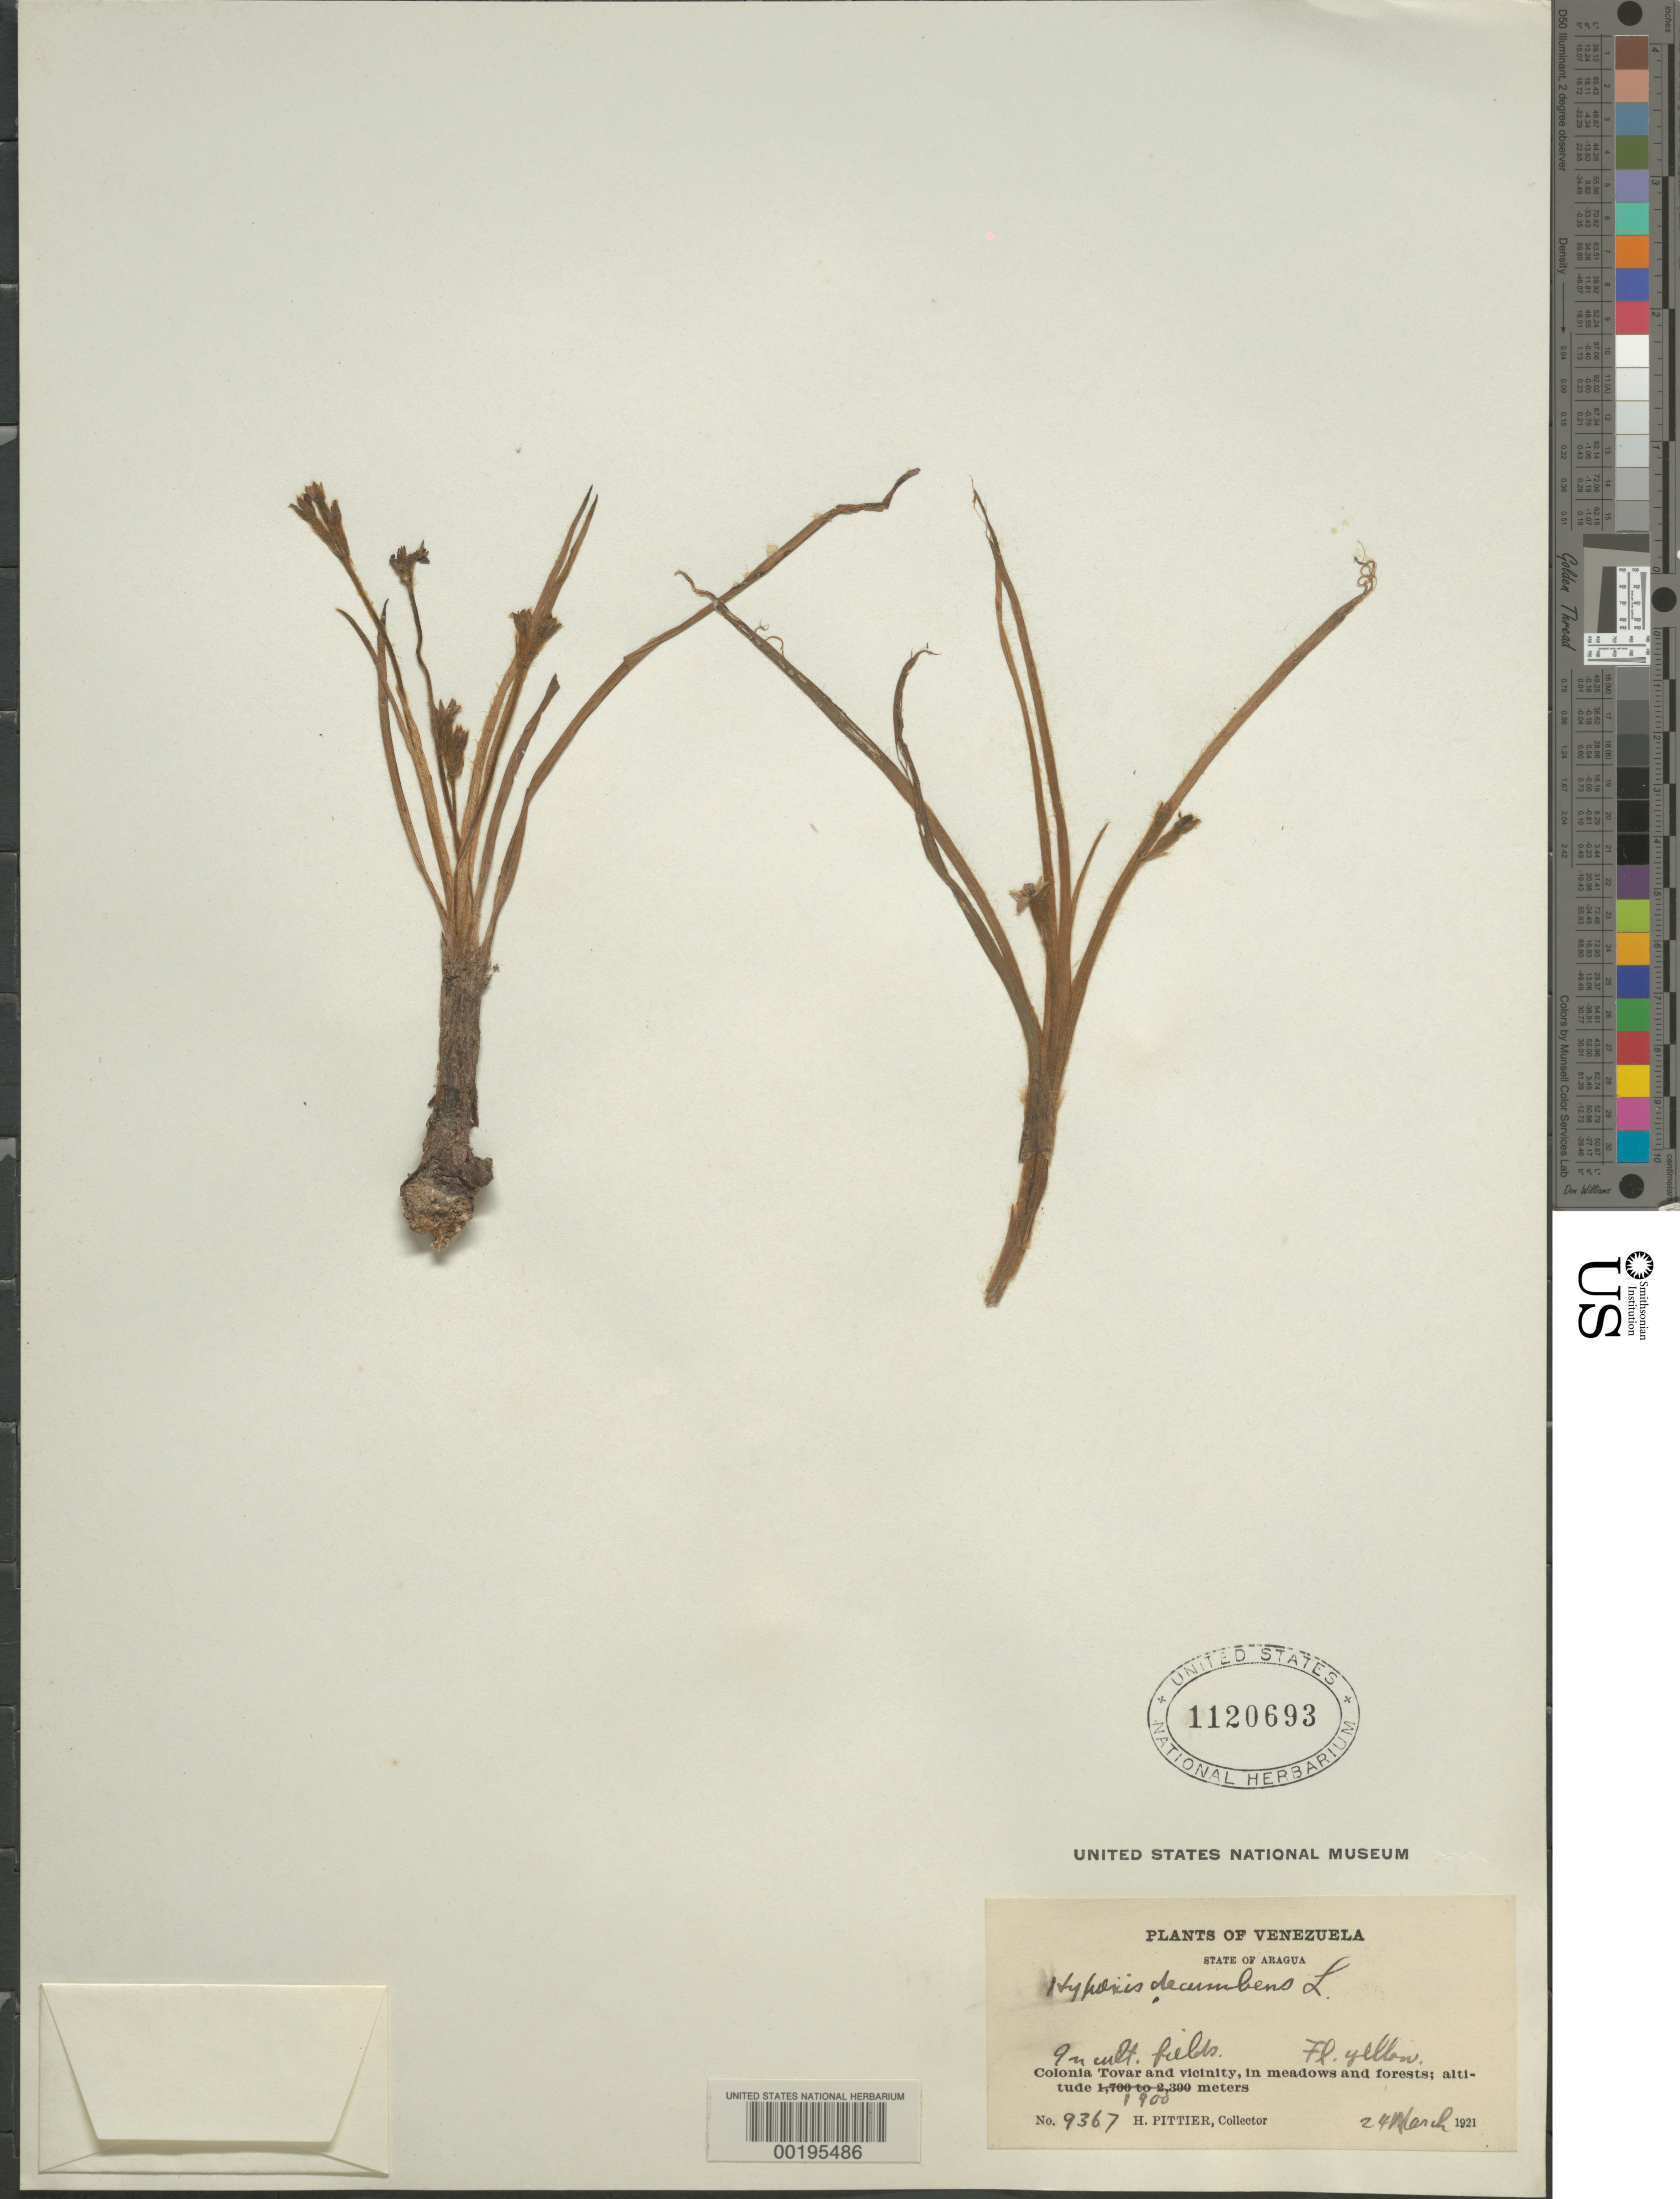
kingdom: Plantae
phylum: Tracheophyta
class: Liliopsida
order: Asparagales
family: Hypoxidaceae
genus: Hypoxis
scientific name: Hypoxis decumbens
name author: L.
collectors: H. F. Pittier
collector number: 9367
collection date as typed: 24 Mar 1921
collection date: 1921-03-24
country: Venezuela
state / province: Aragua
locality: Colonia tovar and vicinity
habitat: In cultivated fields, meadows and forests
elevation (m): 1900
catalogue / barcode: US 1120693